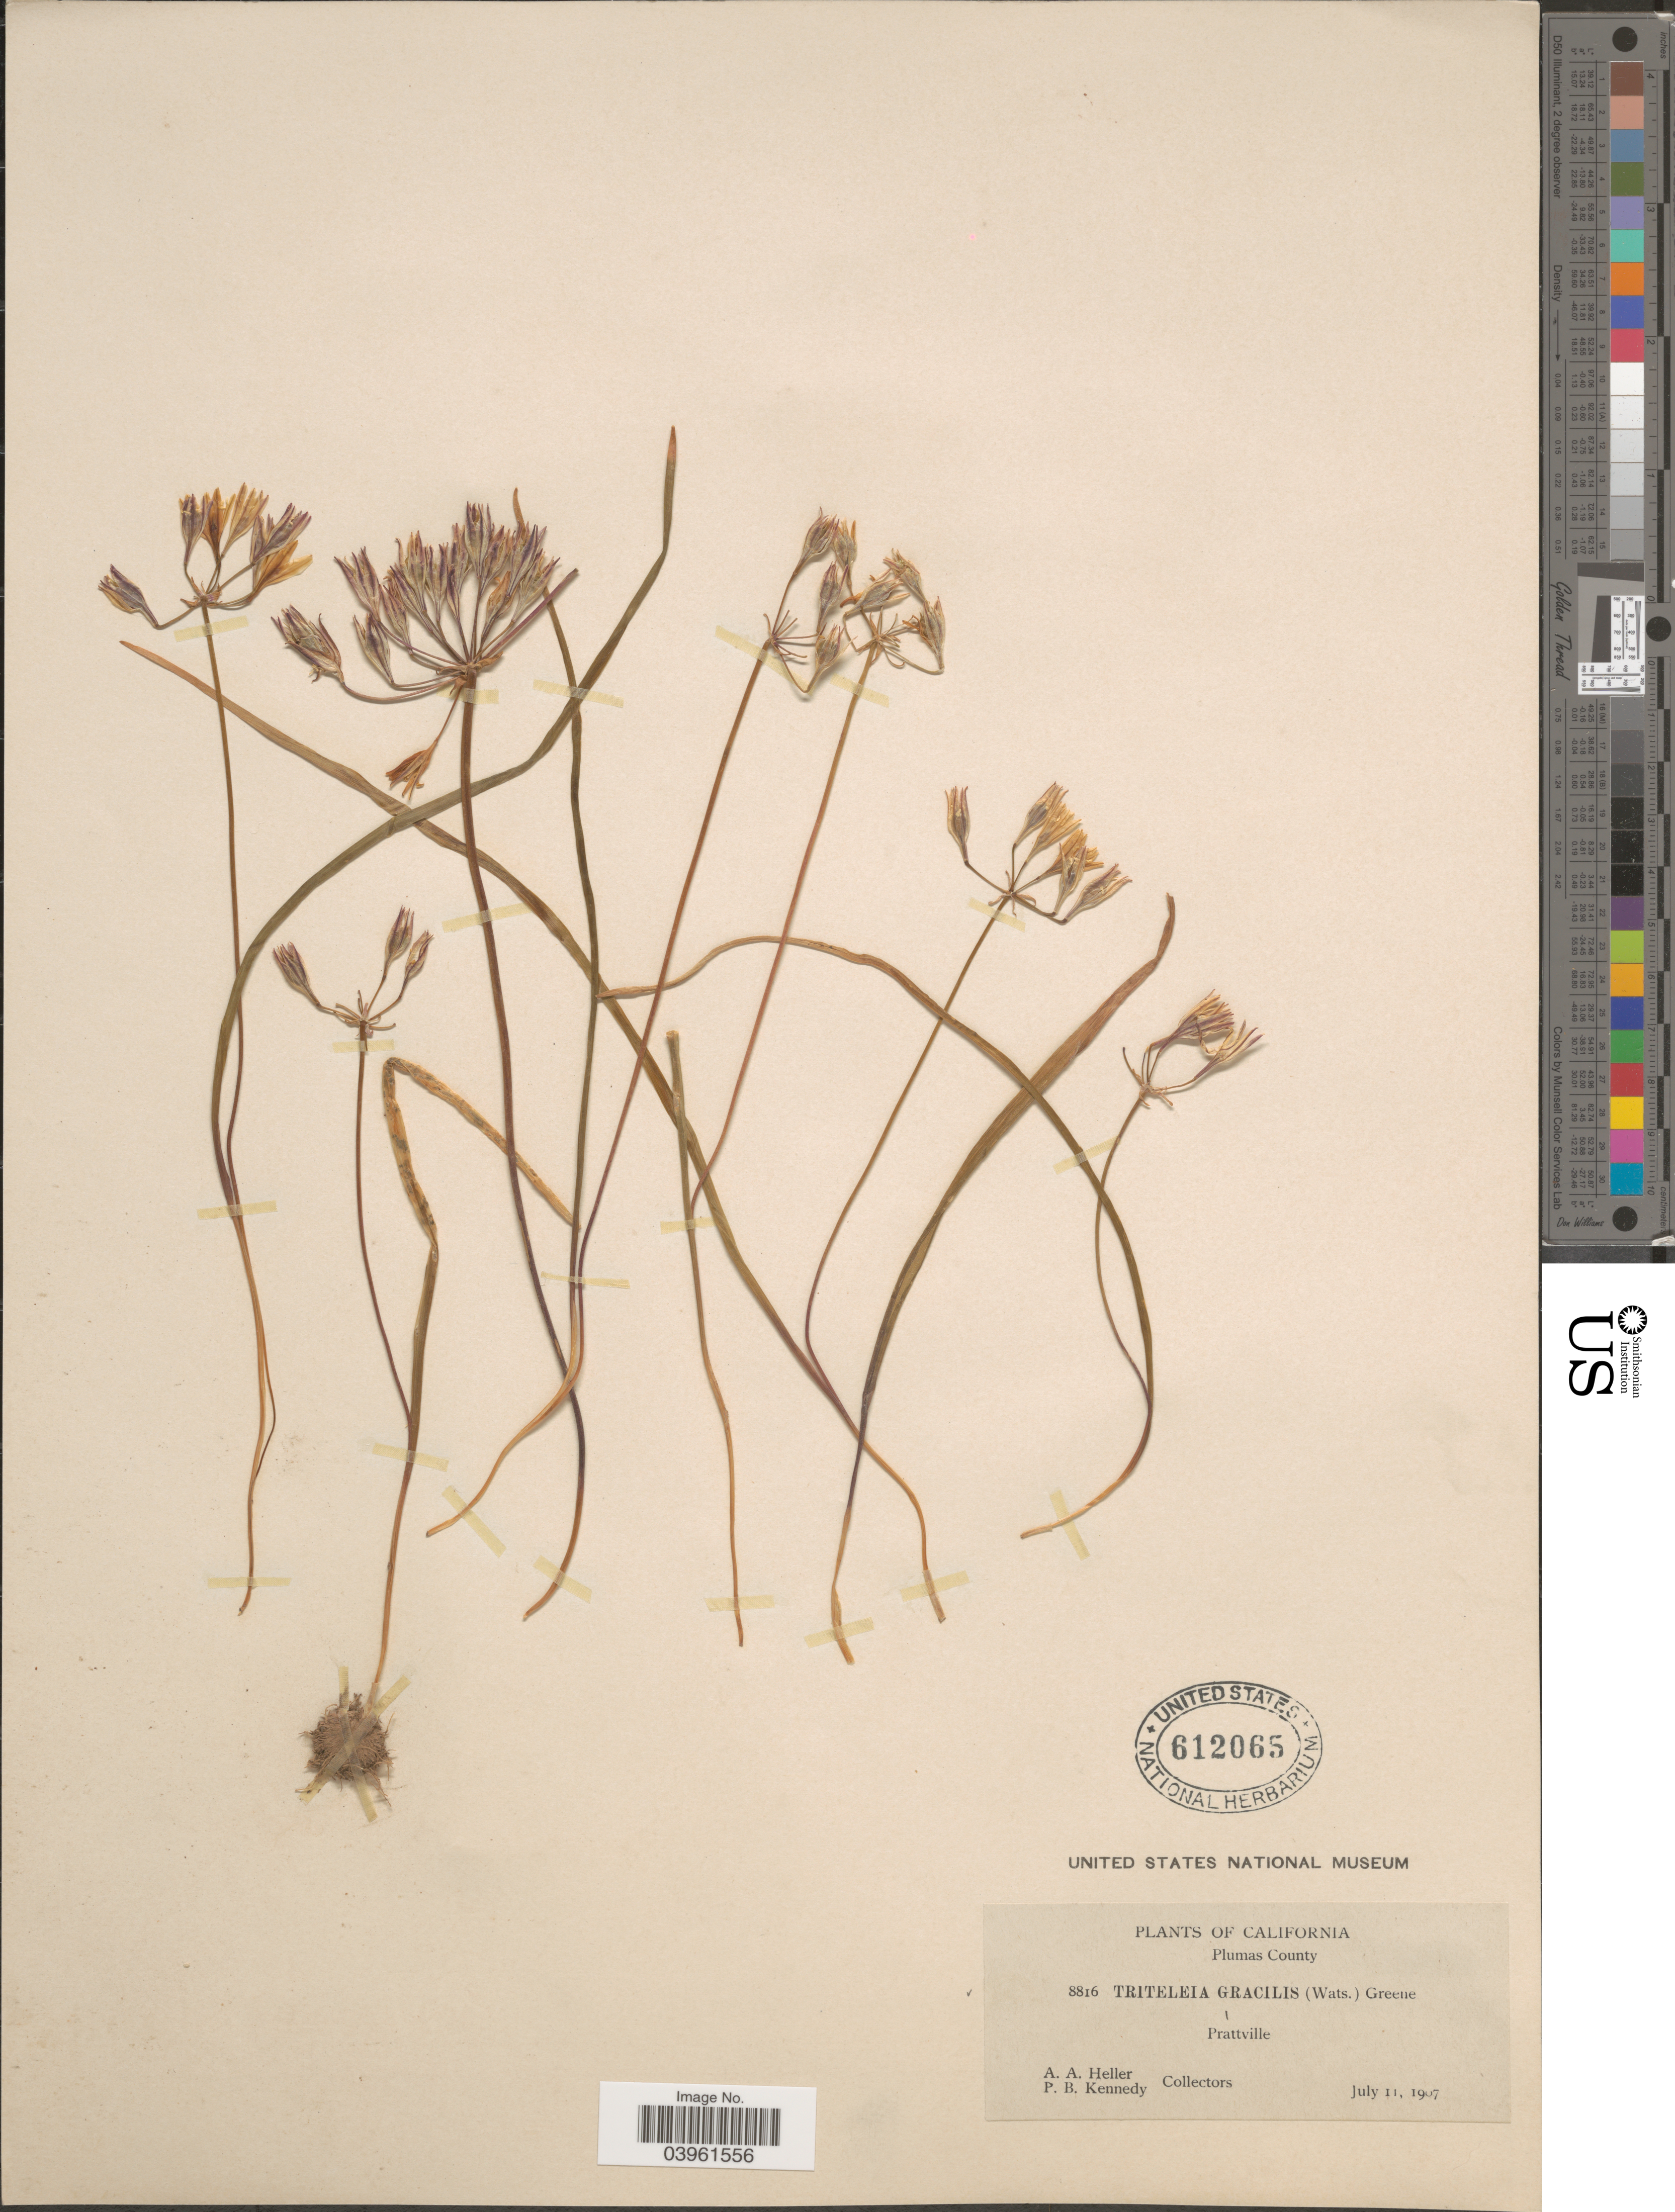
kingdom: Plantae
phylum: Tracheophyta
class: Liliopsida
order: Asparagales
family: Asparagaceae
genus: Triteleia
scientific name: Triteleia montana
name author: Hoover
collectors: A. A. Heller & P. B. Kennedy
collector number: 8816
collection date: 1907-07-11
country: United States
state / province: California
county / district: Plumas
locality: Plumas County. Prattville.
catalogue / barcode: US 612065